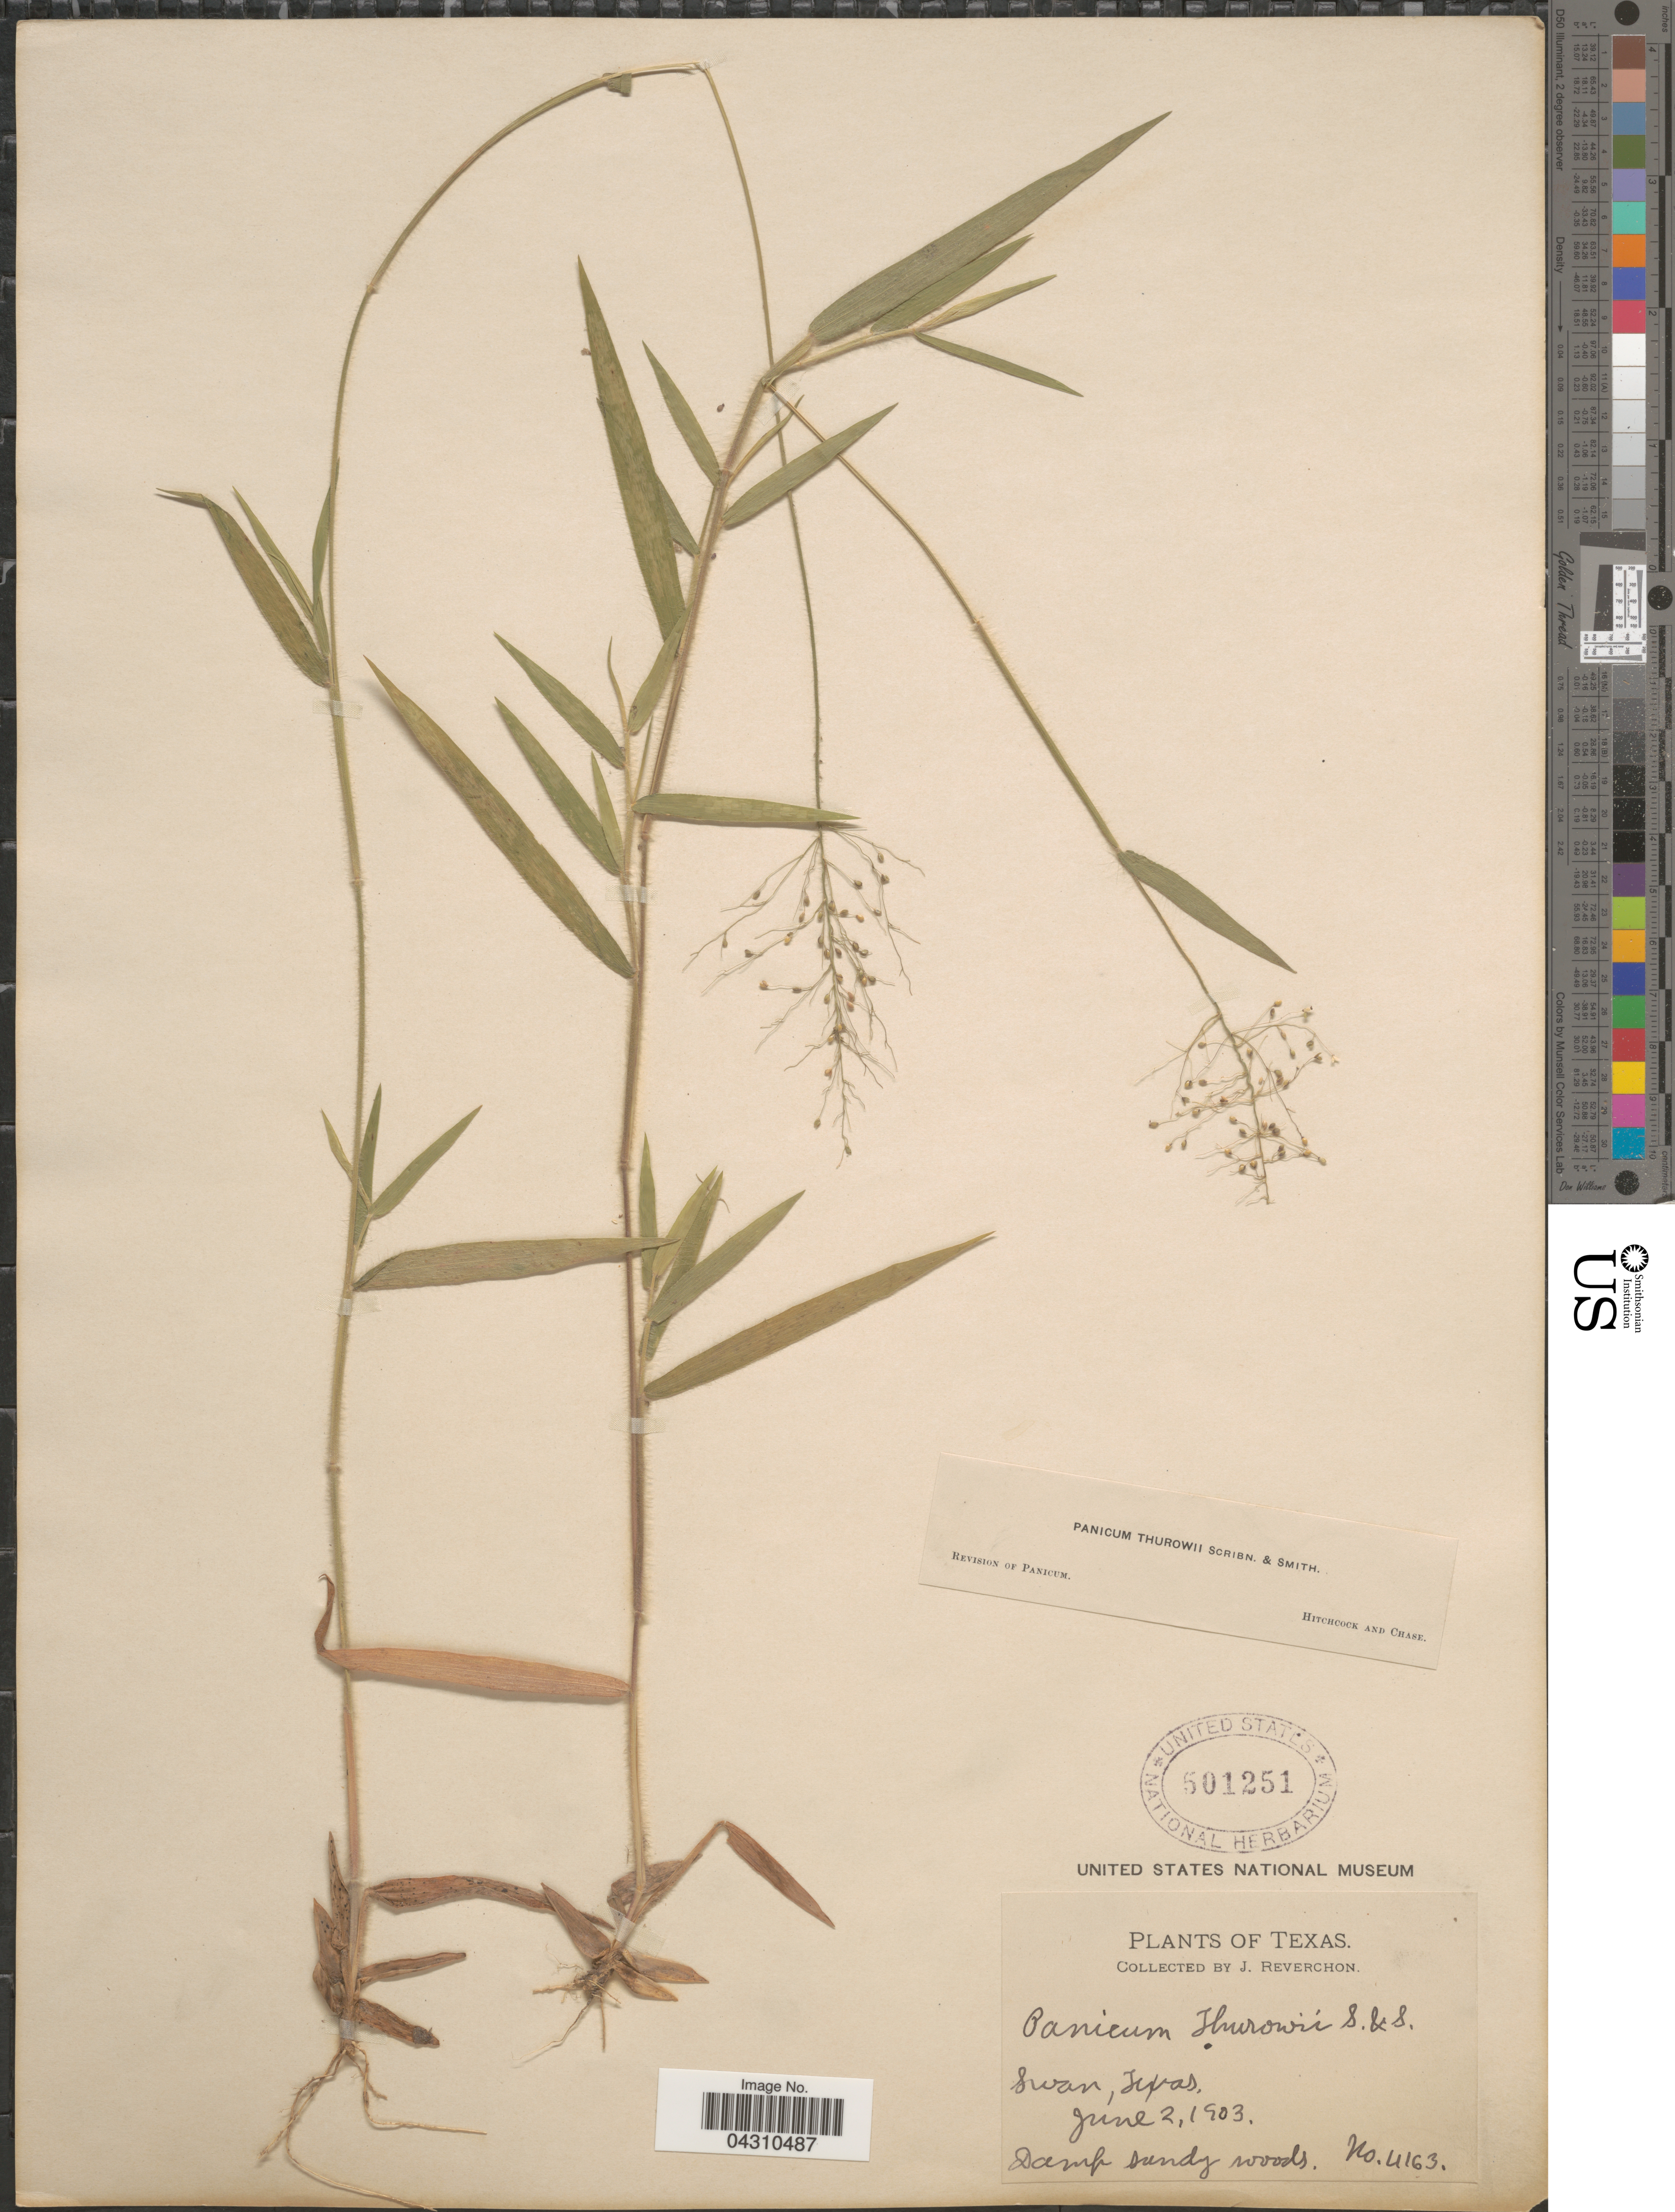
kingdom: Plantae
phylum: Tracheophyta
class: Liliopsida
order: Poales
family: Poaceae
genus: Dichanthelium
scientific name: Dichanthelium acuminatum var. acuminatum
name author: (Sw.) Gould & C.A. Clark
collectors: J. Reverchon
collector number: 4163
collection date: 1903-06-02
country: United States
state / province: Texas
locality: Swan.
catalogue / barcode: US 501251